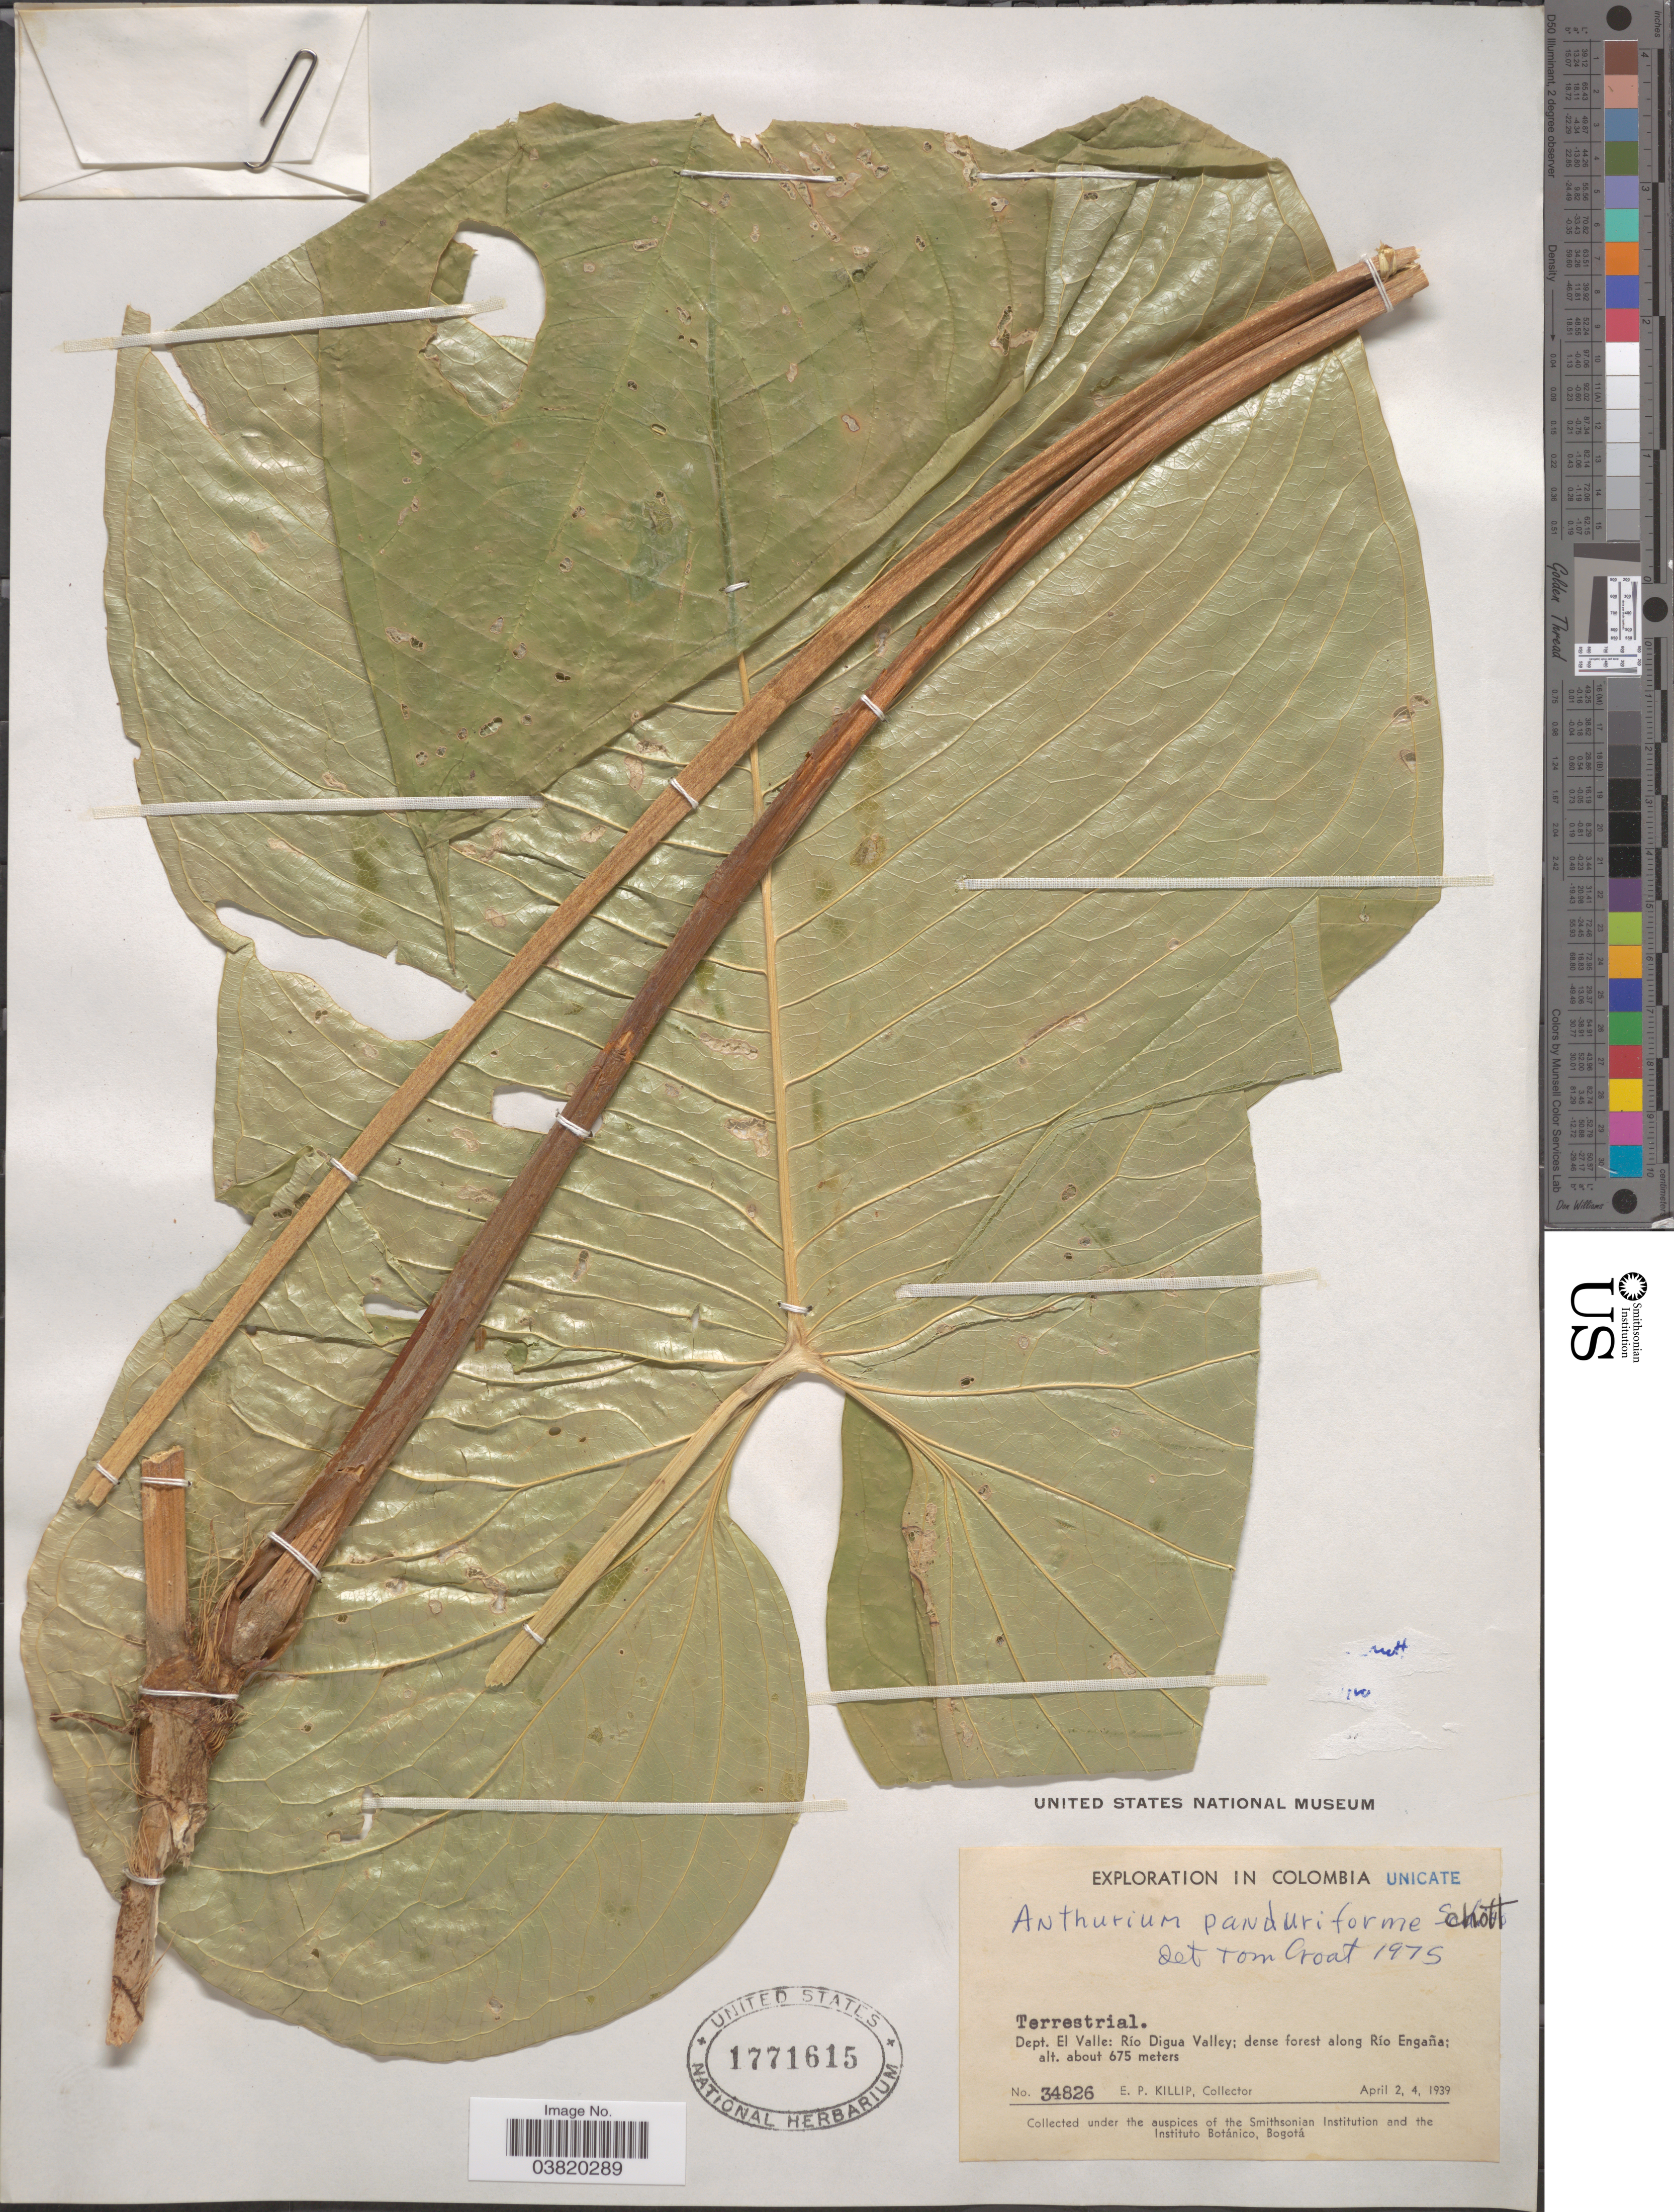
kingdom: Plantae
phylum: Tracheophyta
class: Liliopsida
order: Alismatales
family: Araceae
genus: Anthurium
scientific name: Anthurium panduriforme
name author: Schott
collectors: E. P. Killip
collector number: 34826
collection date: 1939-04-02/1939-04-04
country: Colombia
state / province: Valle del Cauca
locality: Dept. El Valle: Río Digua Valley; along Río Engaña.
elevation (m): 675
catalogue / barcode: US 1771615